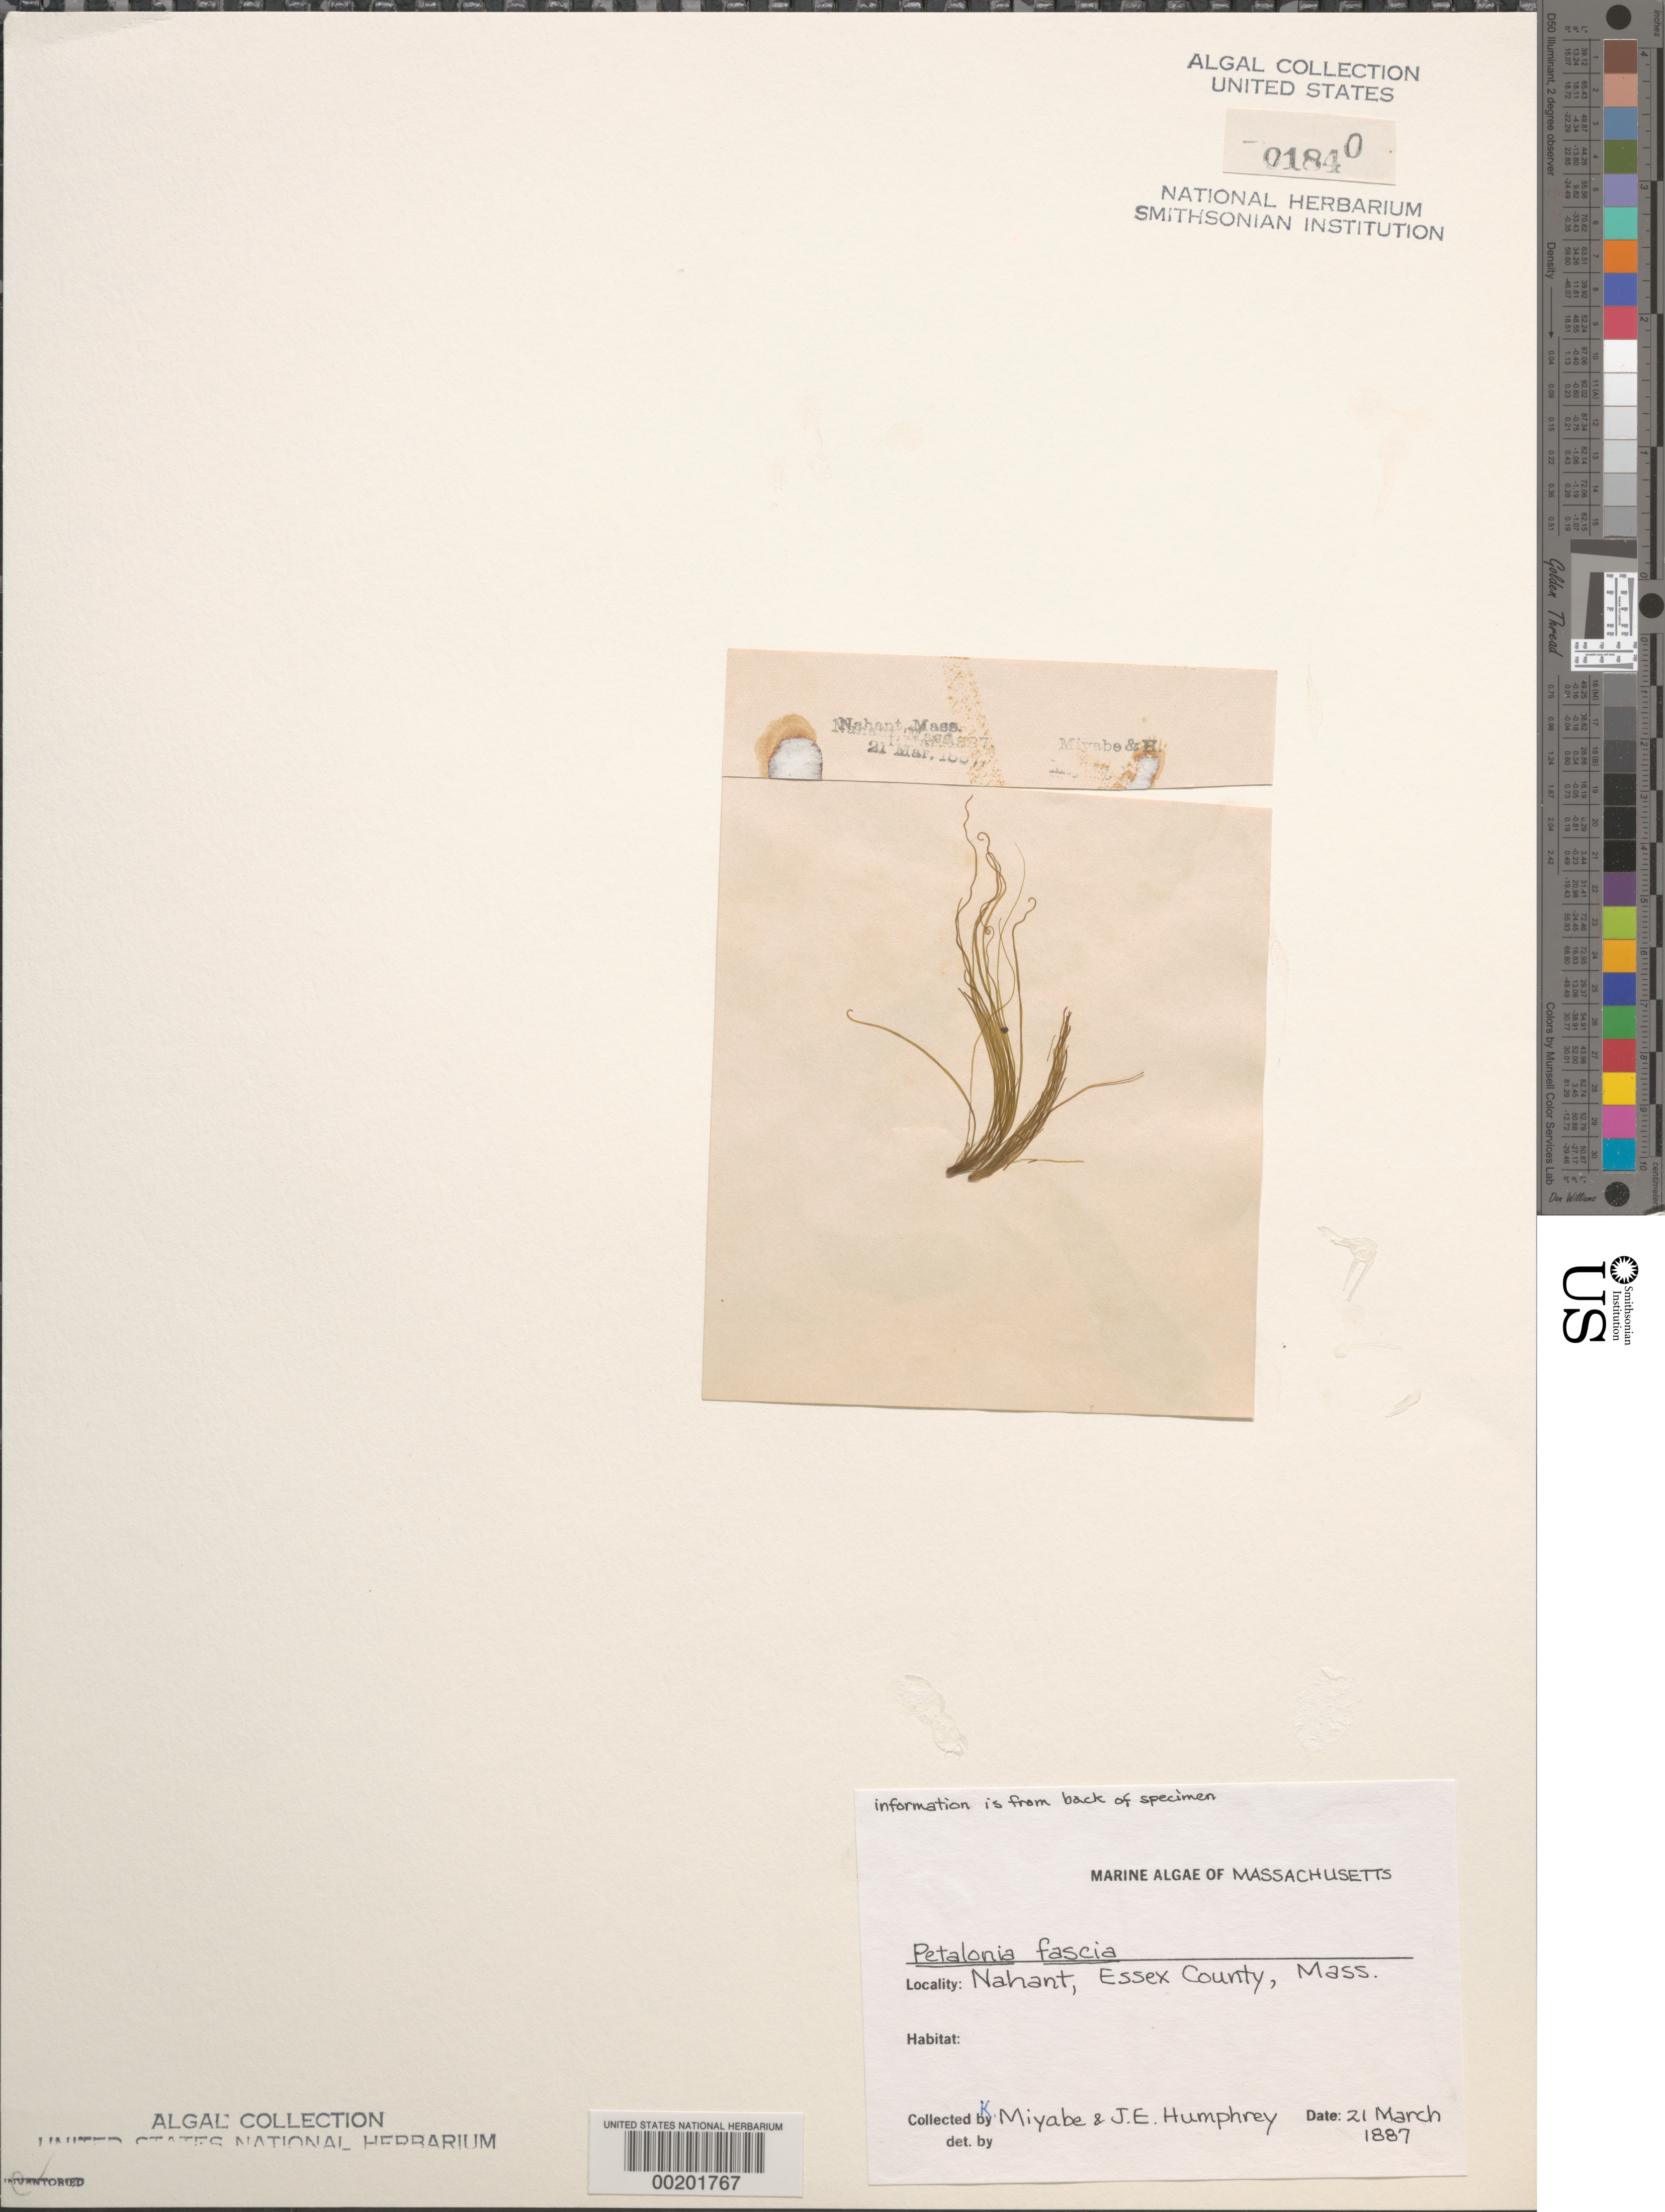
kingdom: Chromista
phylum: Ochrophyta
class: Phaeophyceae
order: Scytosiphonales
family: Scytosiphonaceae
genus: Petalonia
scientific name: Petalonia fascia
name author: (O.F. Müller) Kuntze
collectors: J. Humphrey & K. Miyabe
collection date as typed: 21 Mar 1887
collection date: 1887-03-21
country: United States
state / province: Massachusetts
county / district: Essex County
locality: Nahant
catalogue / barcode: US 1840